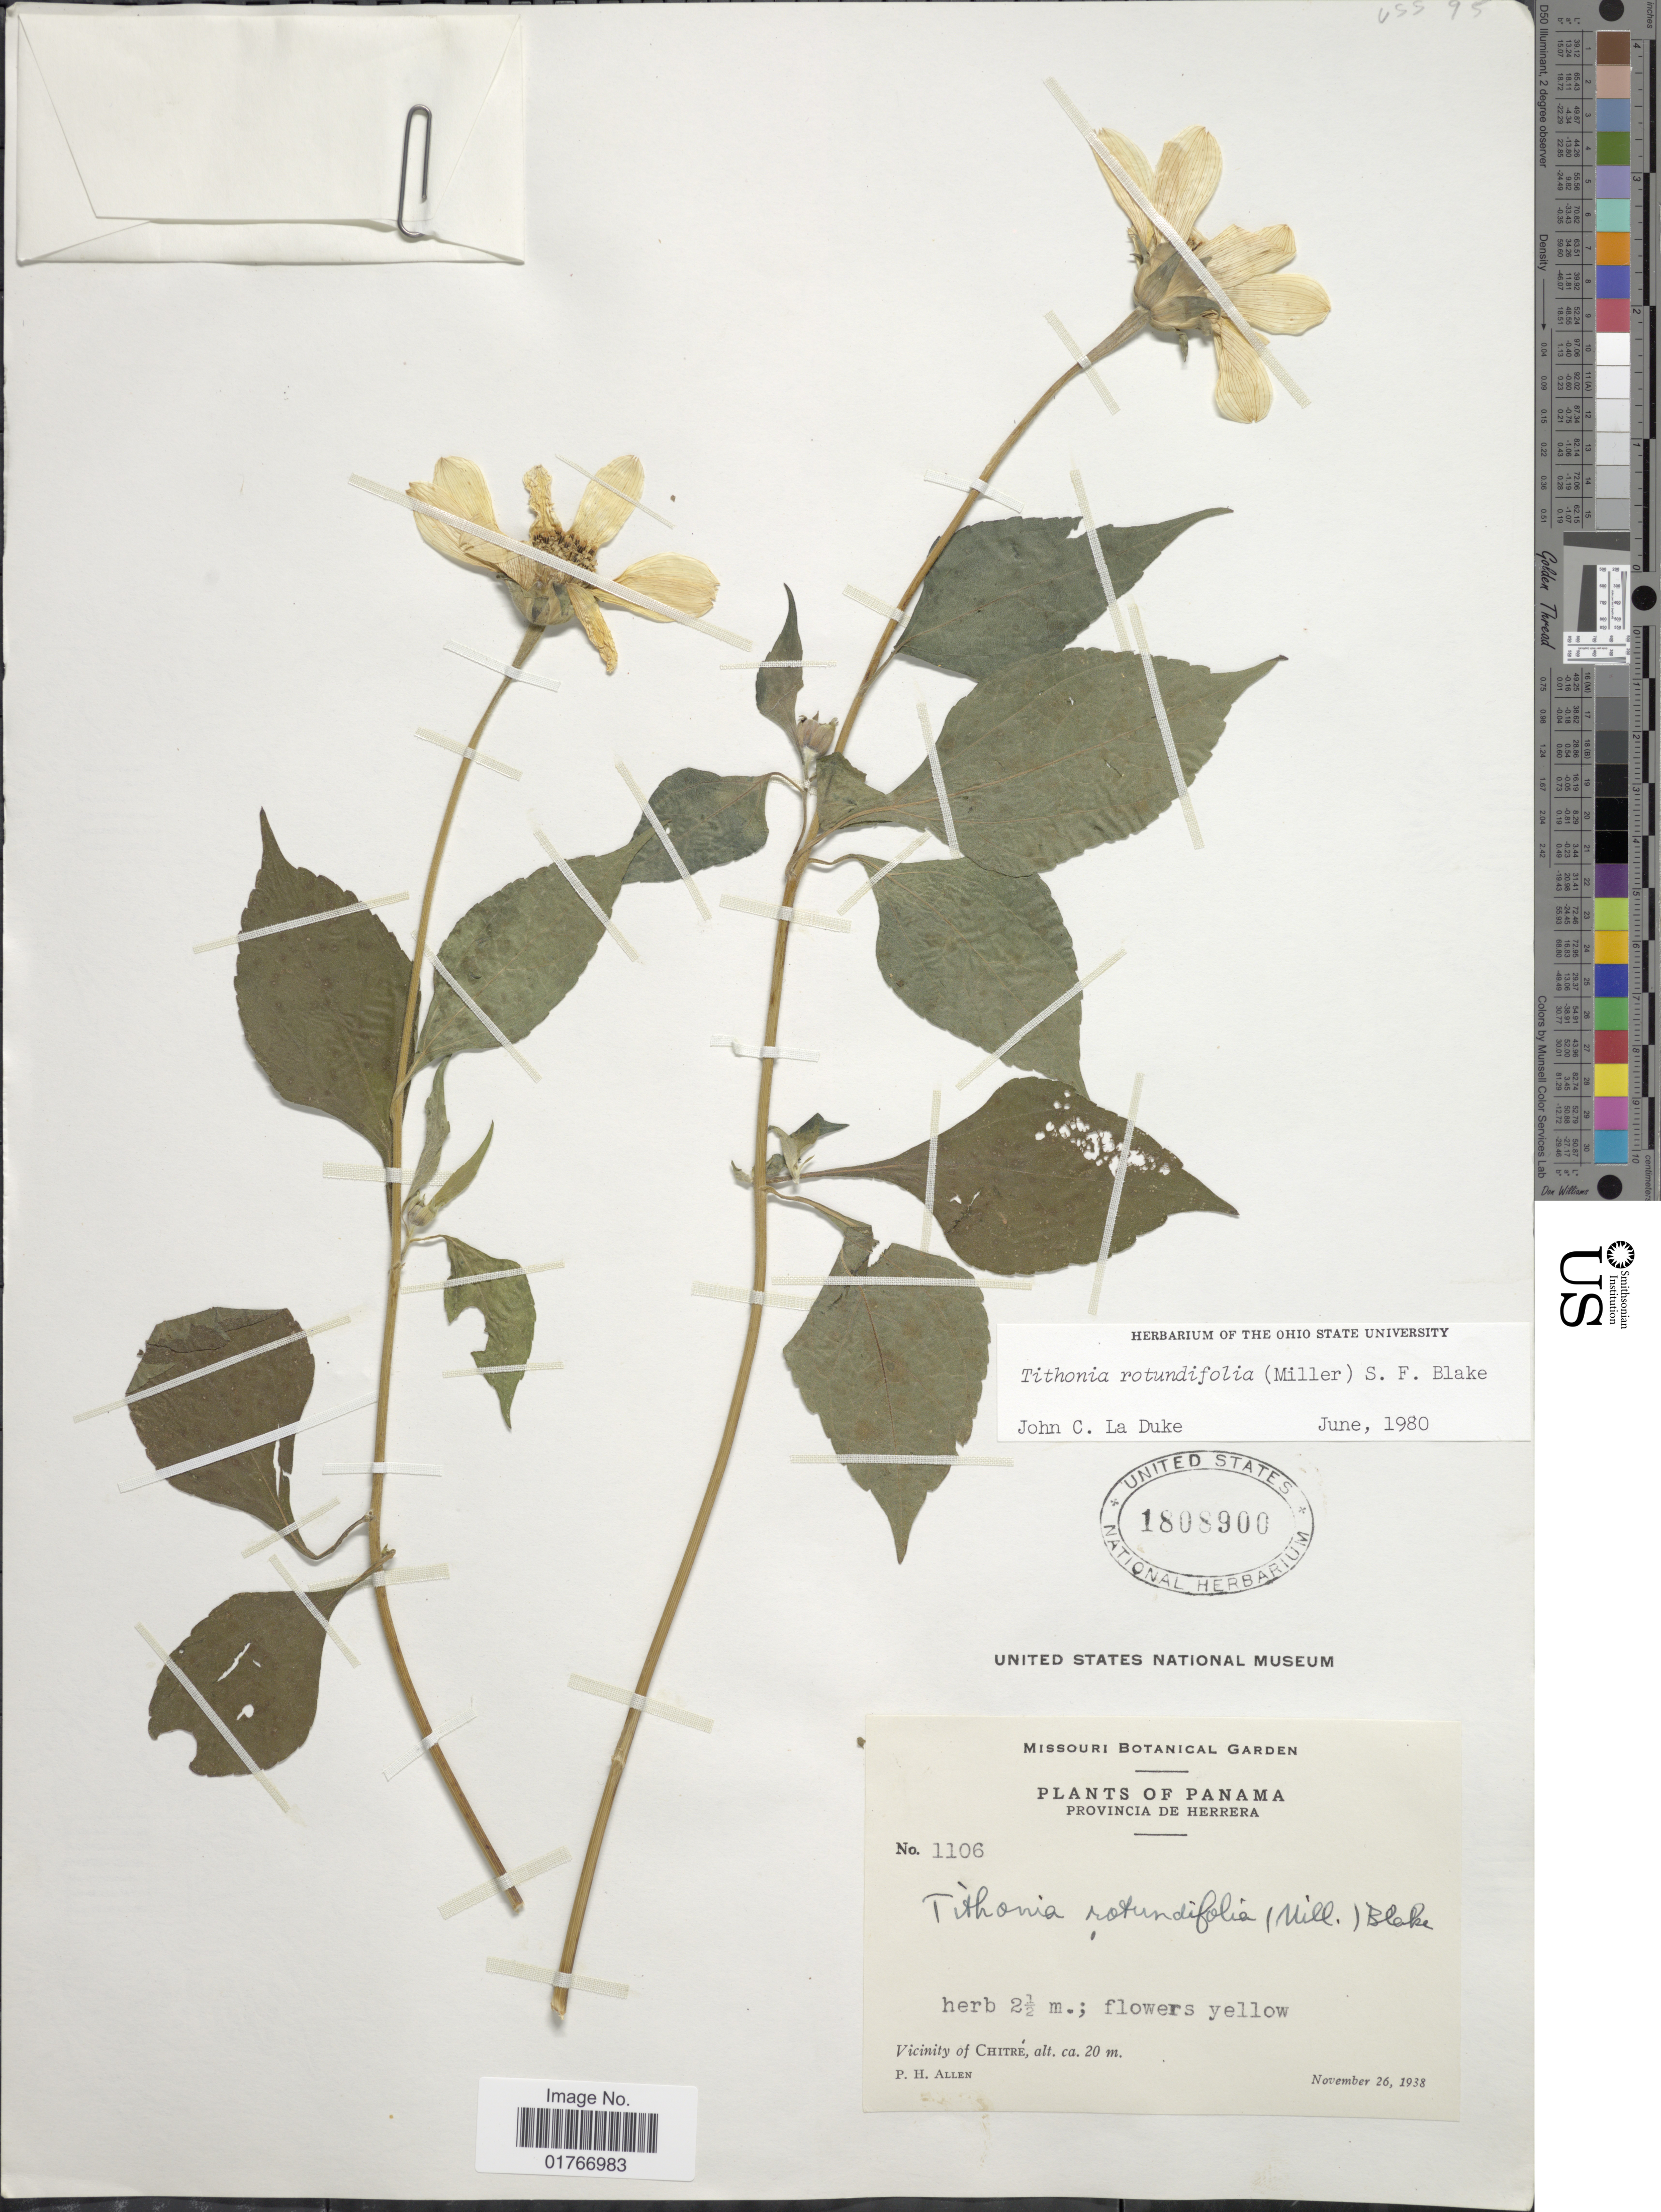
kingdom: Plantae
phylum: Tracheophyta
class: Magnoliopsida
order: Asterales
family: Asteraceae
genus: Tithonia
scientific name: Tithonia rotundifolia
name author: (Mill.) S.F. Blake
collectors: P. H. Allen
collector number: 1106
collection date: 1938-11-26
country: Panama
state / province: Herrera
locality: Vicinity of Chitre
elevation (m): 20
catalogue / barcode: US 1808900